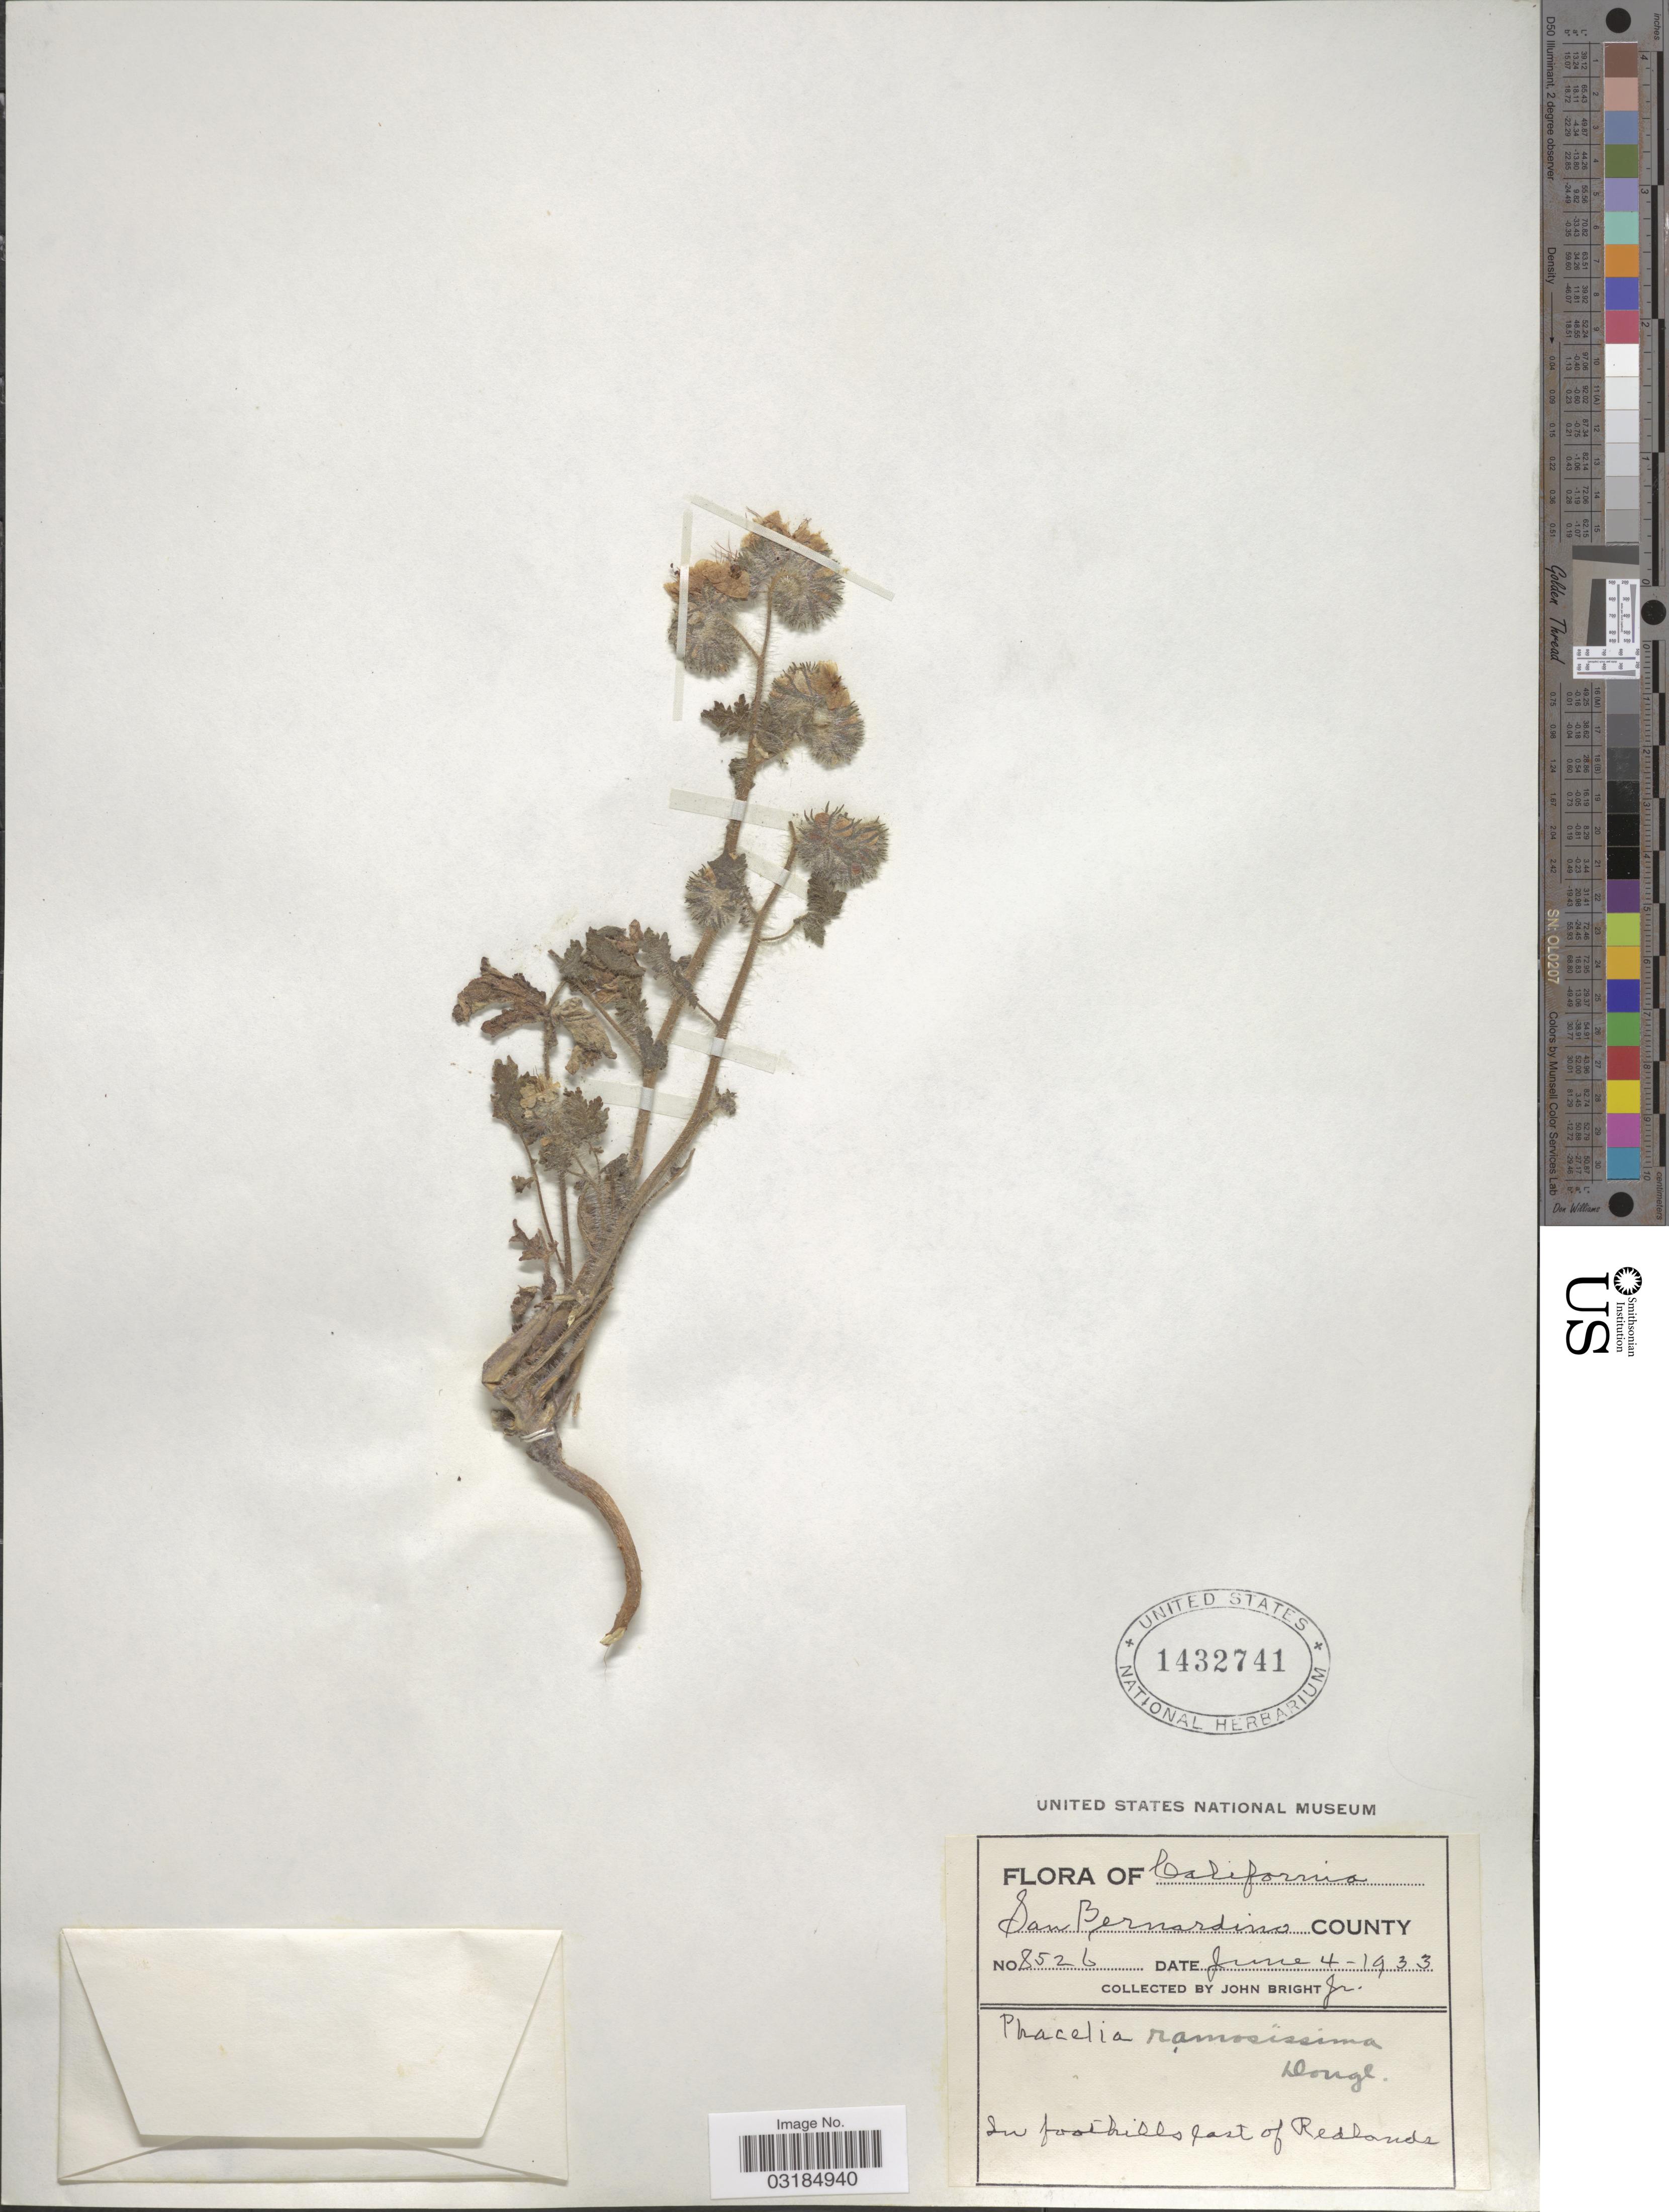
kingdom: Plantae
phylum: Tracheophyta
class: Magnoliopsida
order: Boraginales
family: Hydrophyllaceae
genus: Phacelia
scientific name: Phacelia cicutaria var. hispida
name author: (A. Gray) J.T. Howell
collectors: J. Bright Jr.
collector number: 8526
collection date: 1933-06-04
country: United States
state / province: California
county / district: San Bernardino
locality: San Bernardino County. In foothills east of Redlands.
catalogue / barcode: US 1432741